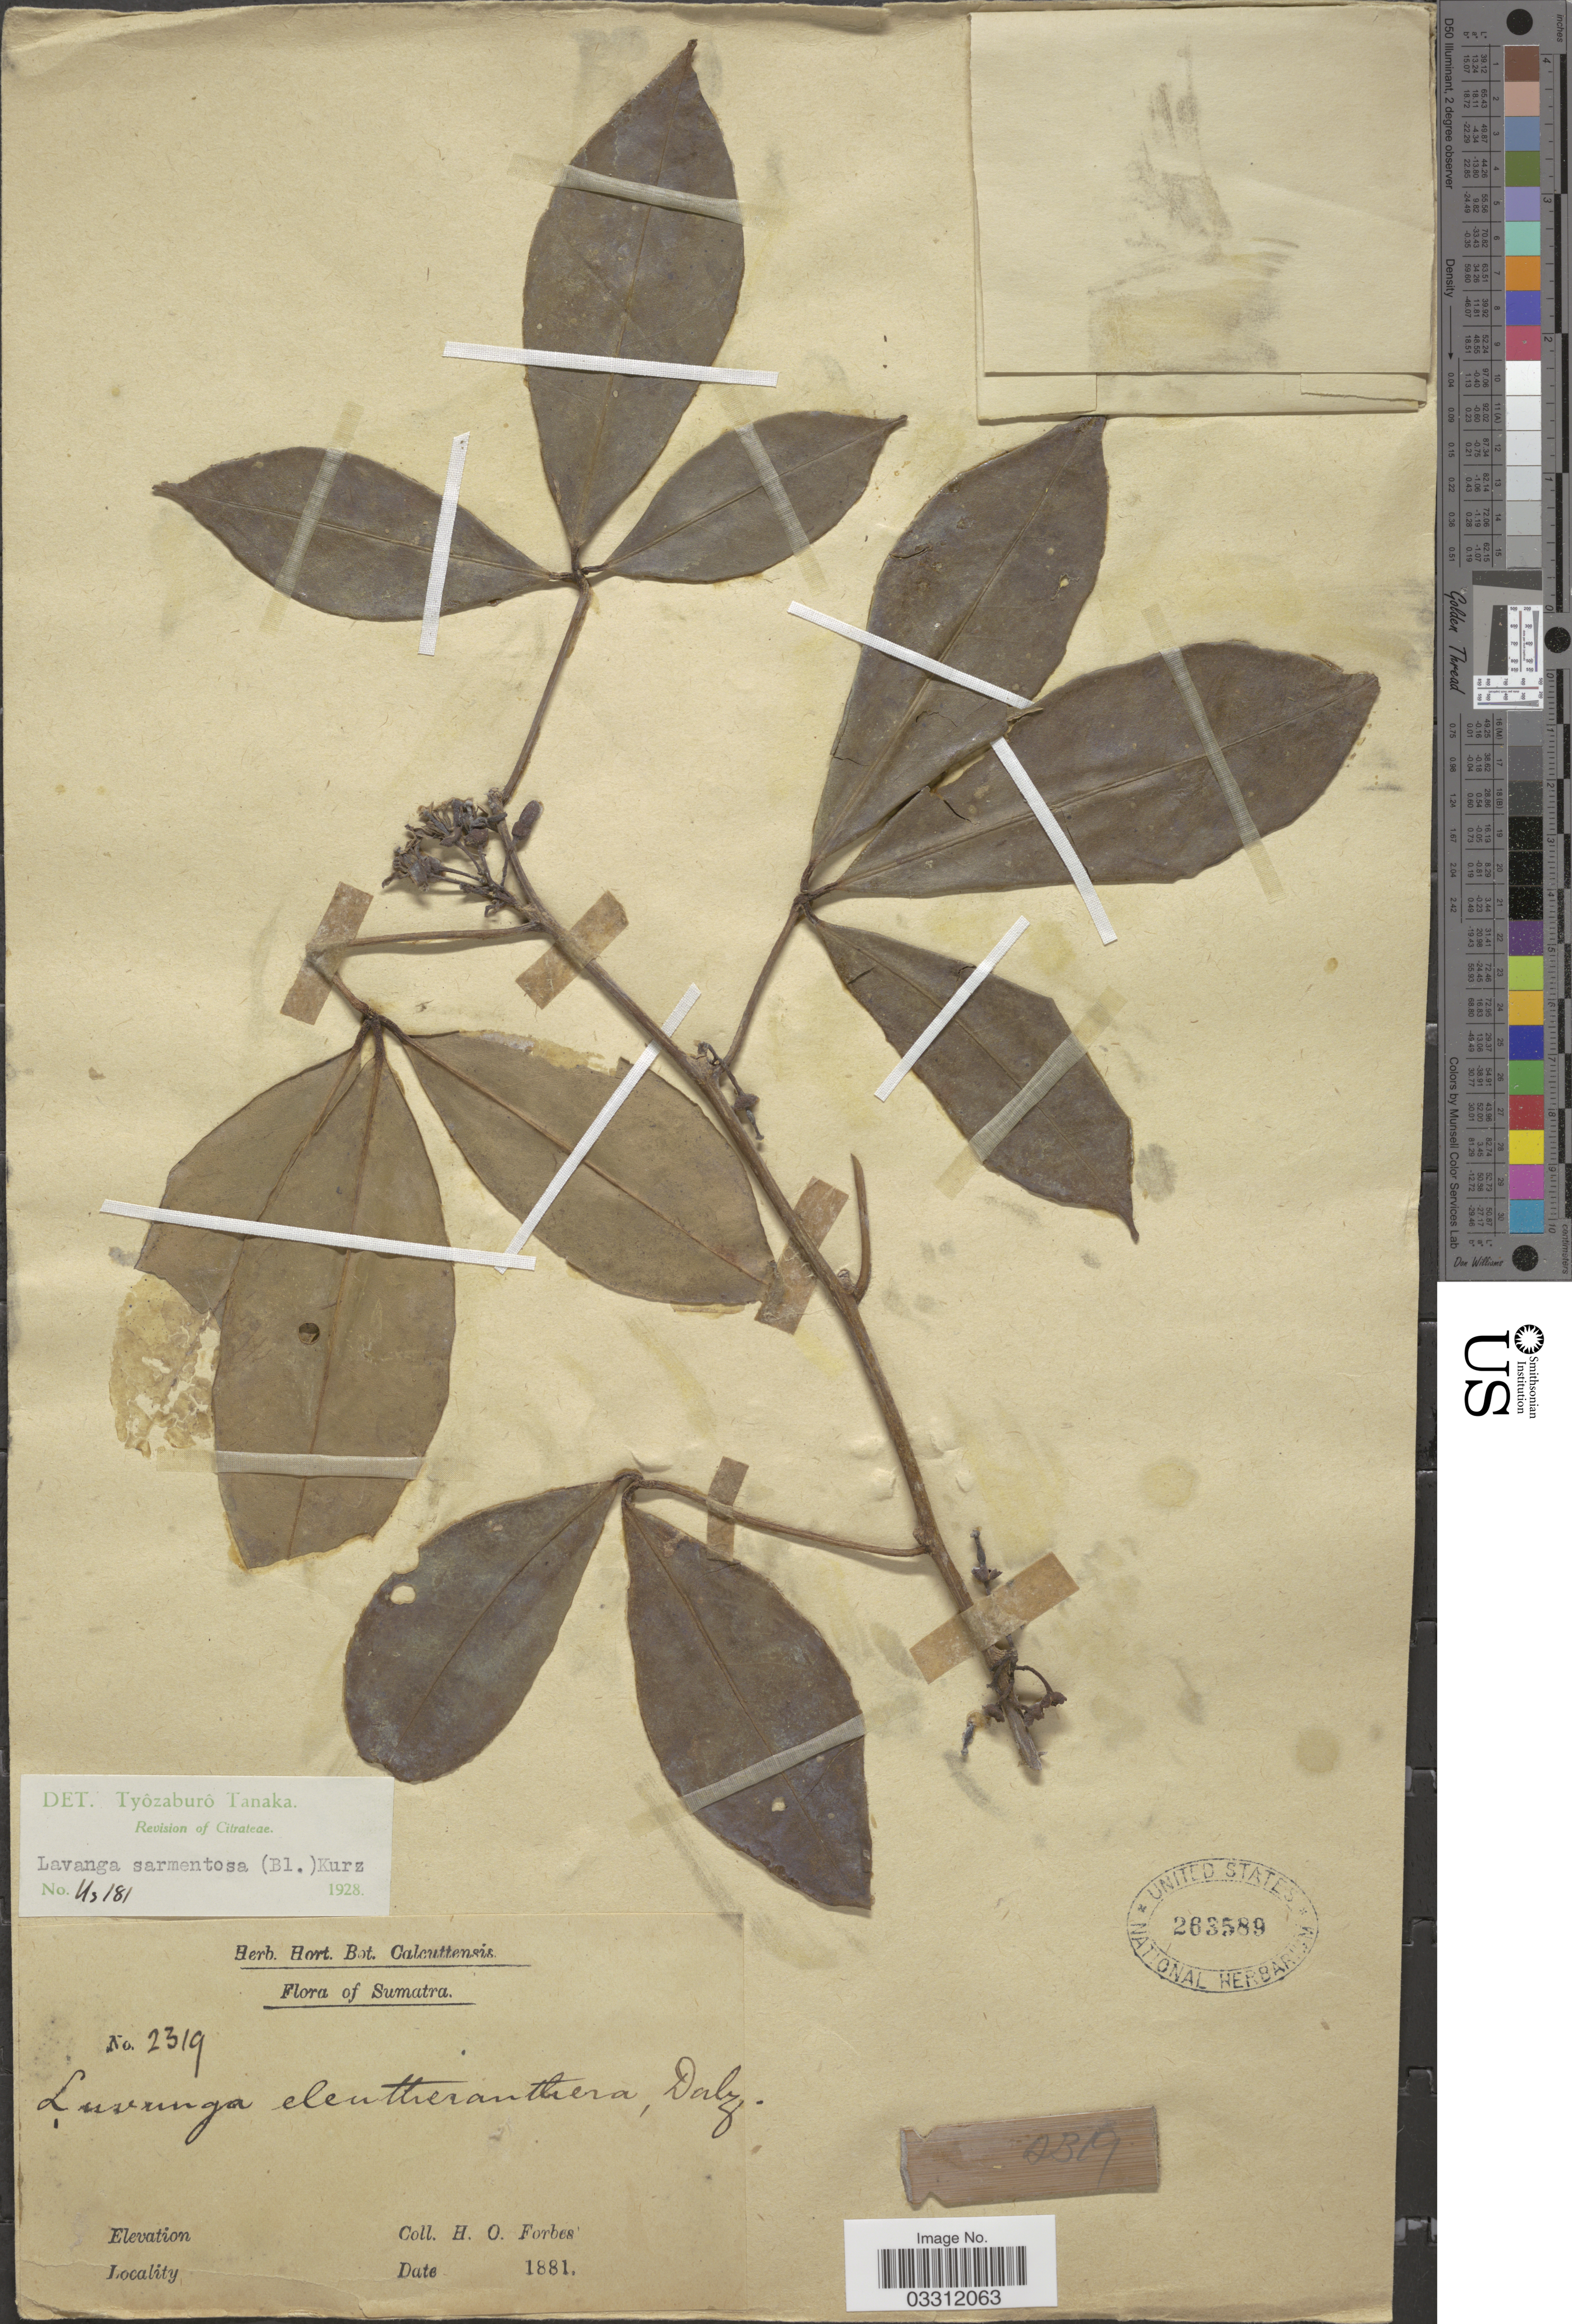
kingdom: Plantae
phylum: Tracheophyta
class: Magnoliopsida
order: Sapindales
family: Rutaceae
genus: Luvunga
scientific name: Luvunga sarmentosa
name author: Kurz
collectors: H. O. Forbes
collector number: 2319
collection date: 1881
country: Indonesia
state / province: Sumatra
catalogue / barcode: US 263589